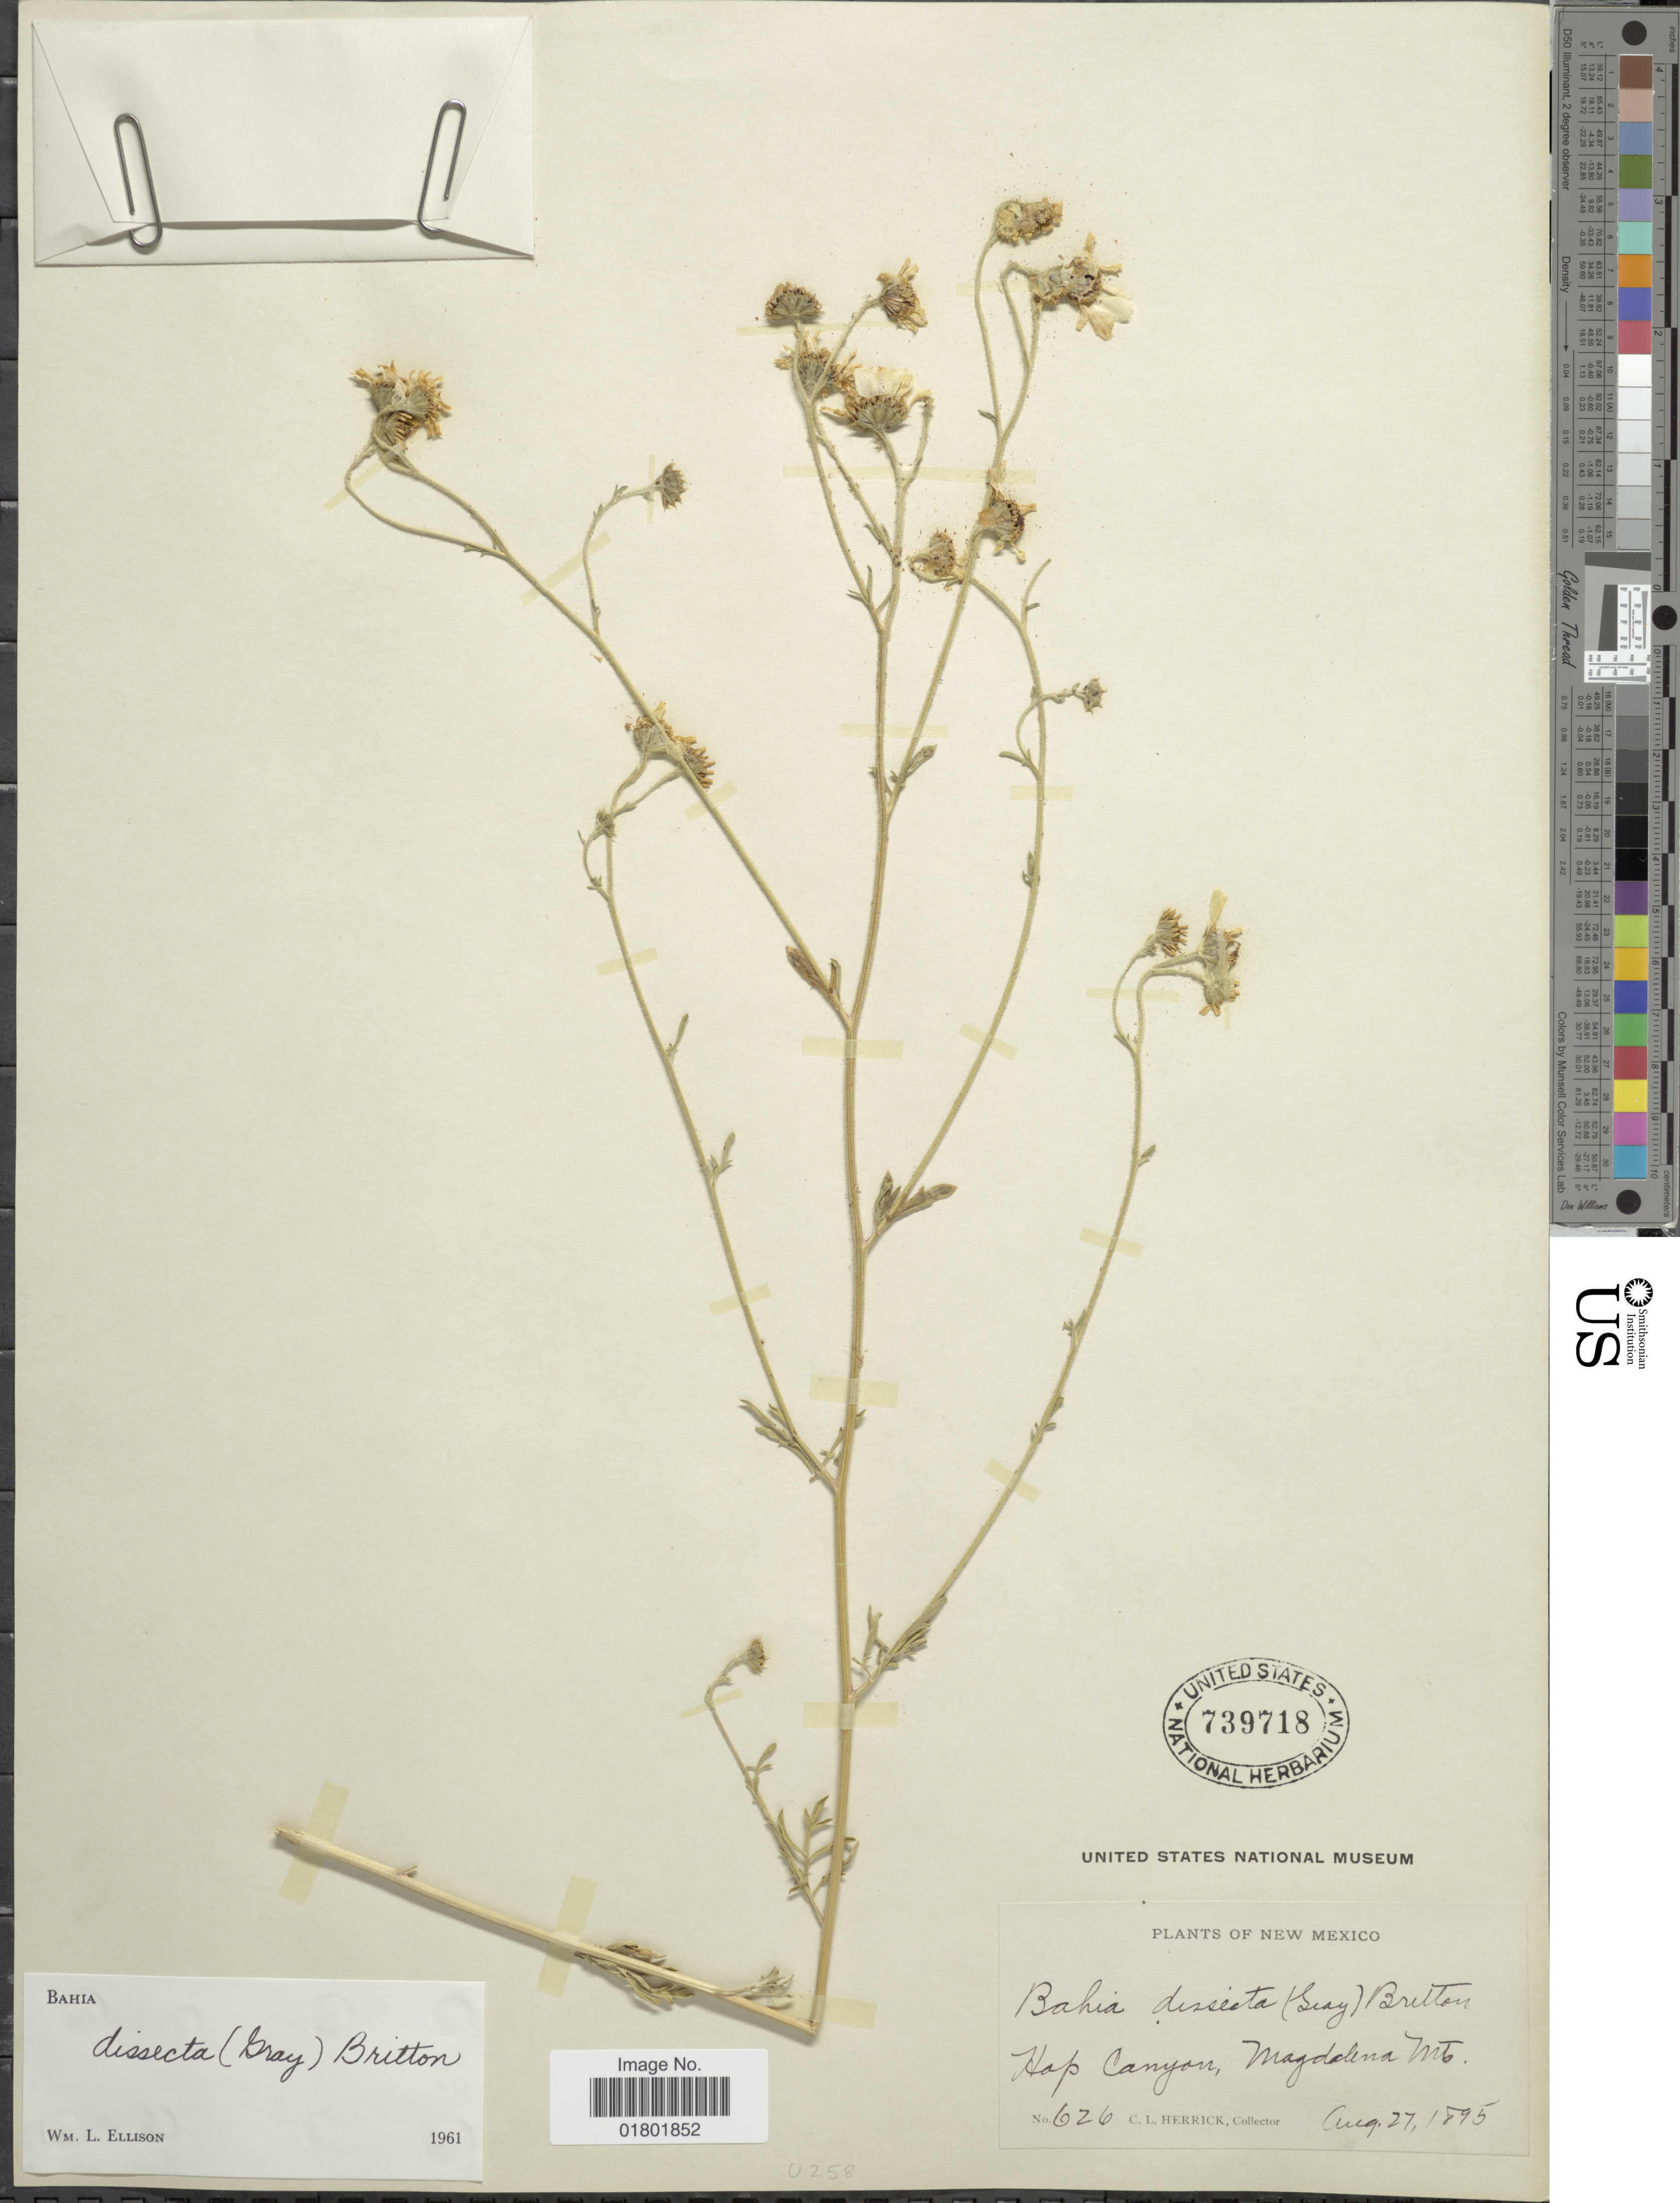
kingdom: Plantae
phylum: Tracheophyta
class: Magnoliopsida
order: Asterales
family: Asteraceae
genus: Bahia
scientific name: Bahia dissecta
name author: (A. Gray) Britton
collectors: C. Herrick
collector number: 626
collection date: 1895-08-27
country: United States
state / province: New Mexico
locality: Hap Canyon, Magdalena Mts.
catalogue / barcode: US 739718